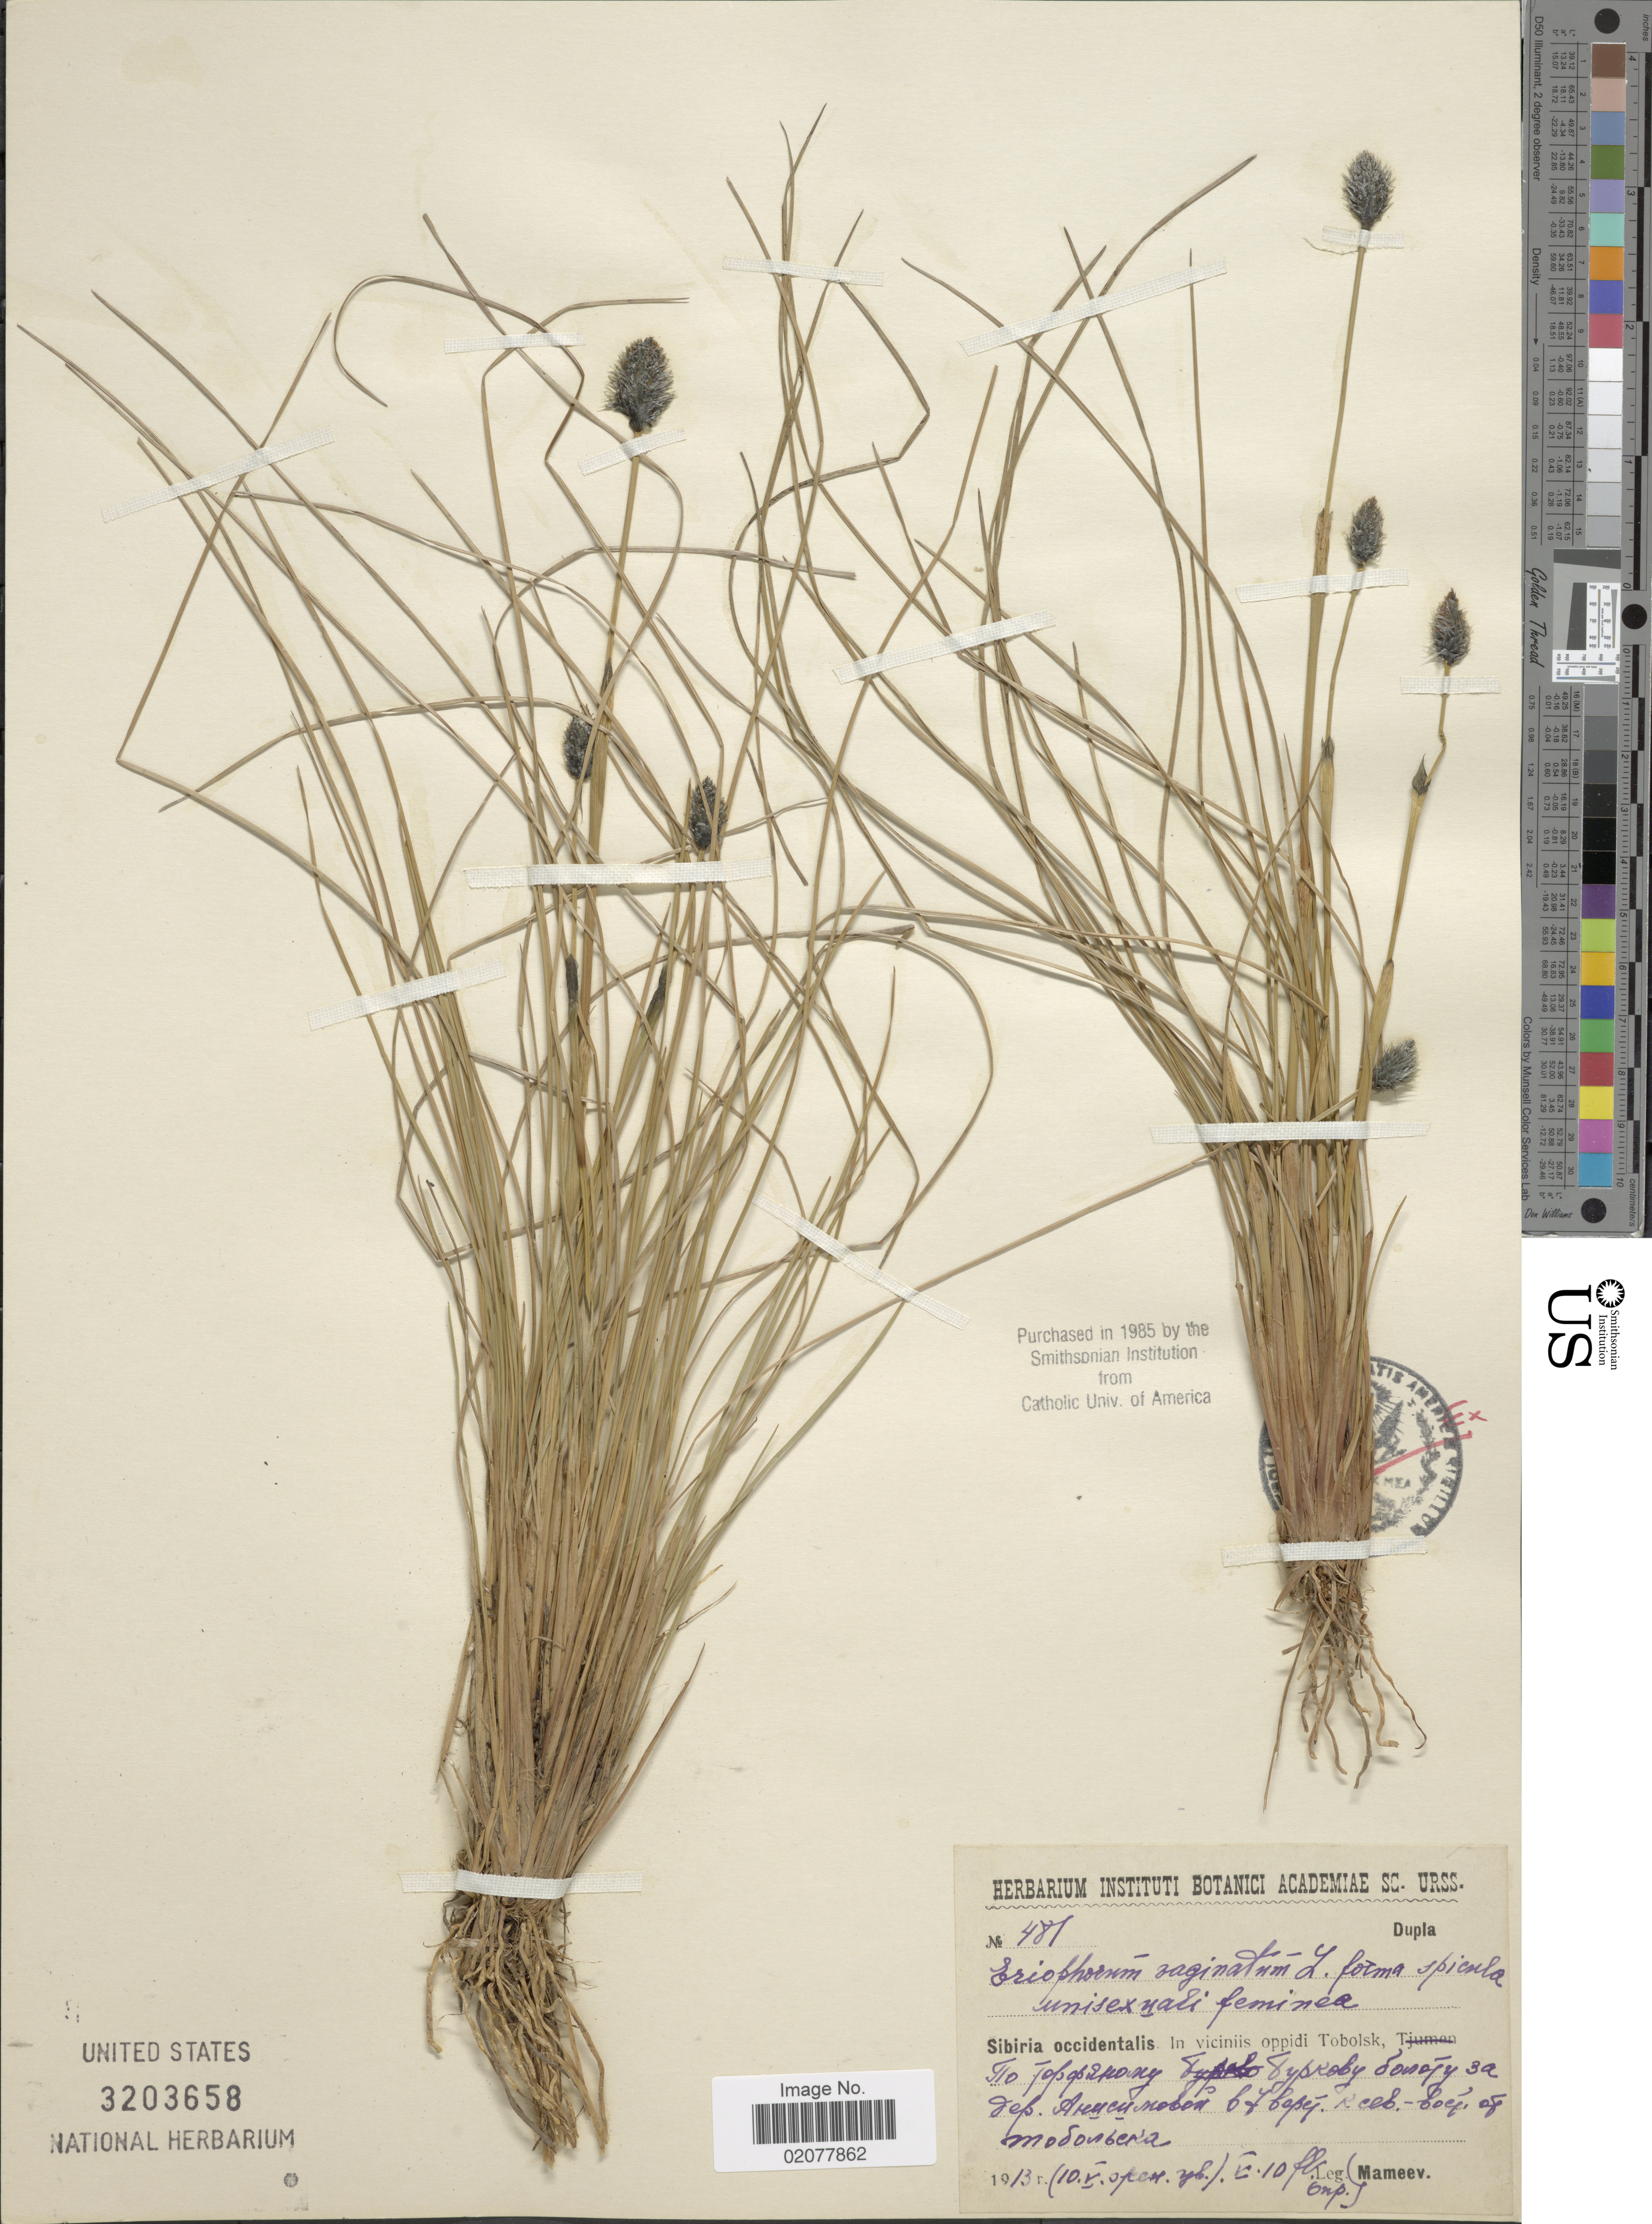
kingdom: Plantae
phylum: Tracheophyta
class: Liliopsida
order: Poales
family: Cyperaceae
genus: Eriophorum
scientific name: Eriophorum vaginatum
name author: L.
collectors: Mameev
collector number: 481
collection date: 1913-05-10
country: Russian Federation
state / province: Tyumen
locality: Sibiria occidentalis. In viciniis oppidi Tobolsk, Behind village Anisimovka, 7 km NE of Tobolsk.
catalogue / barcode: US 3203658